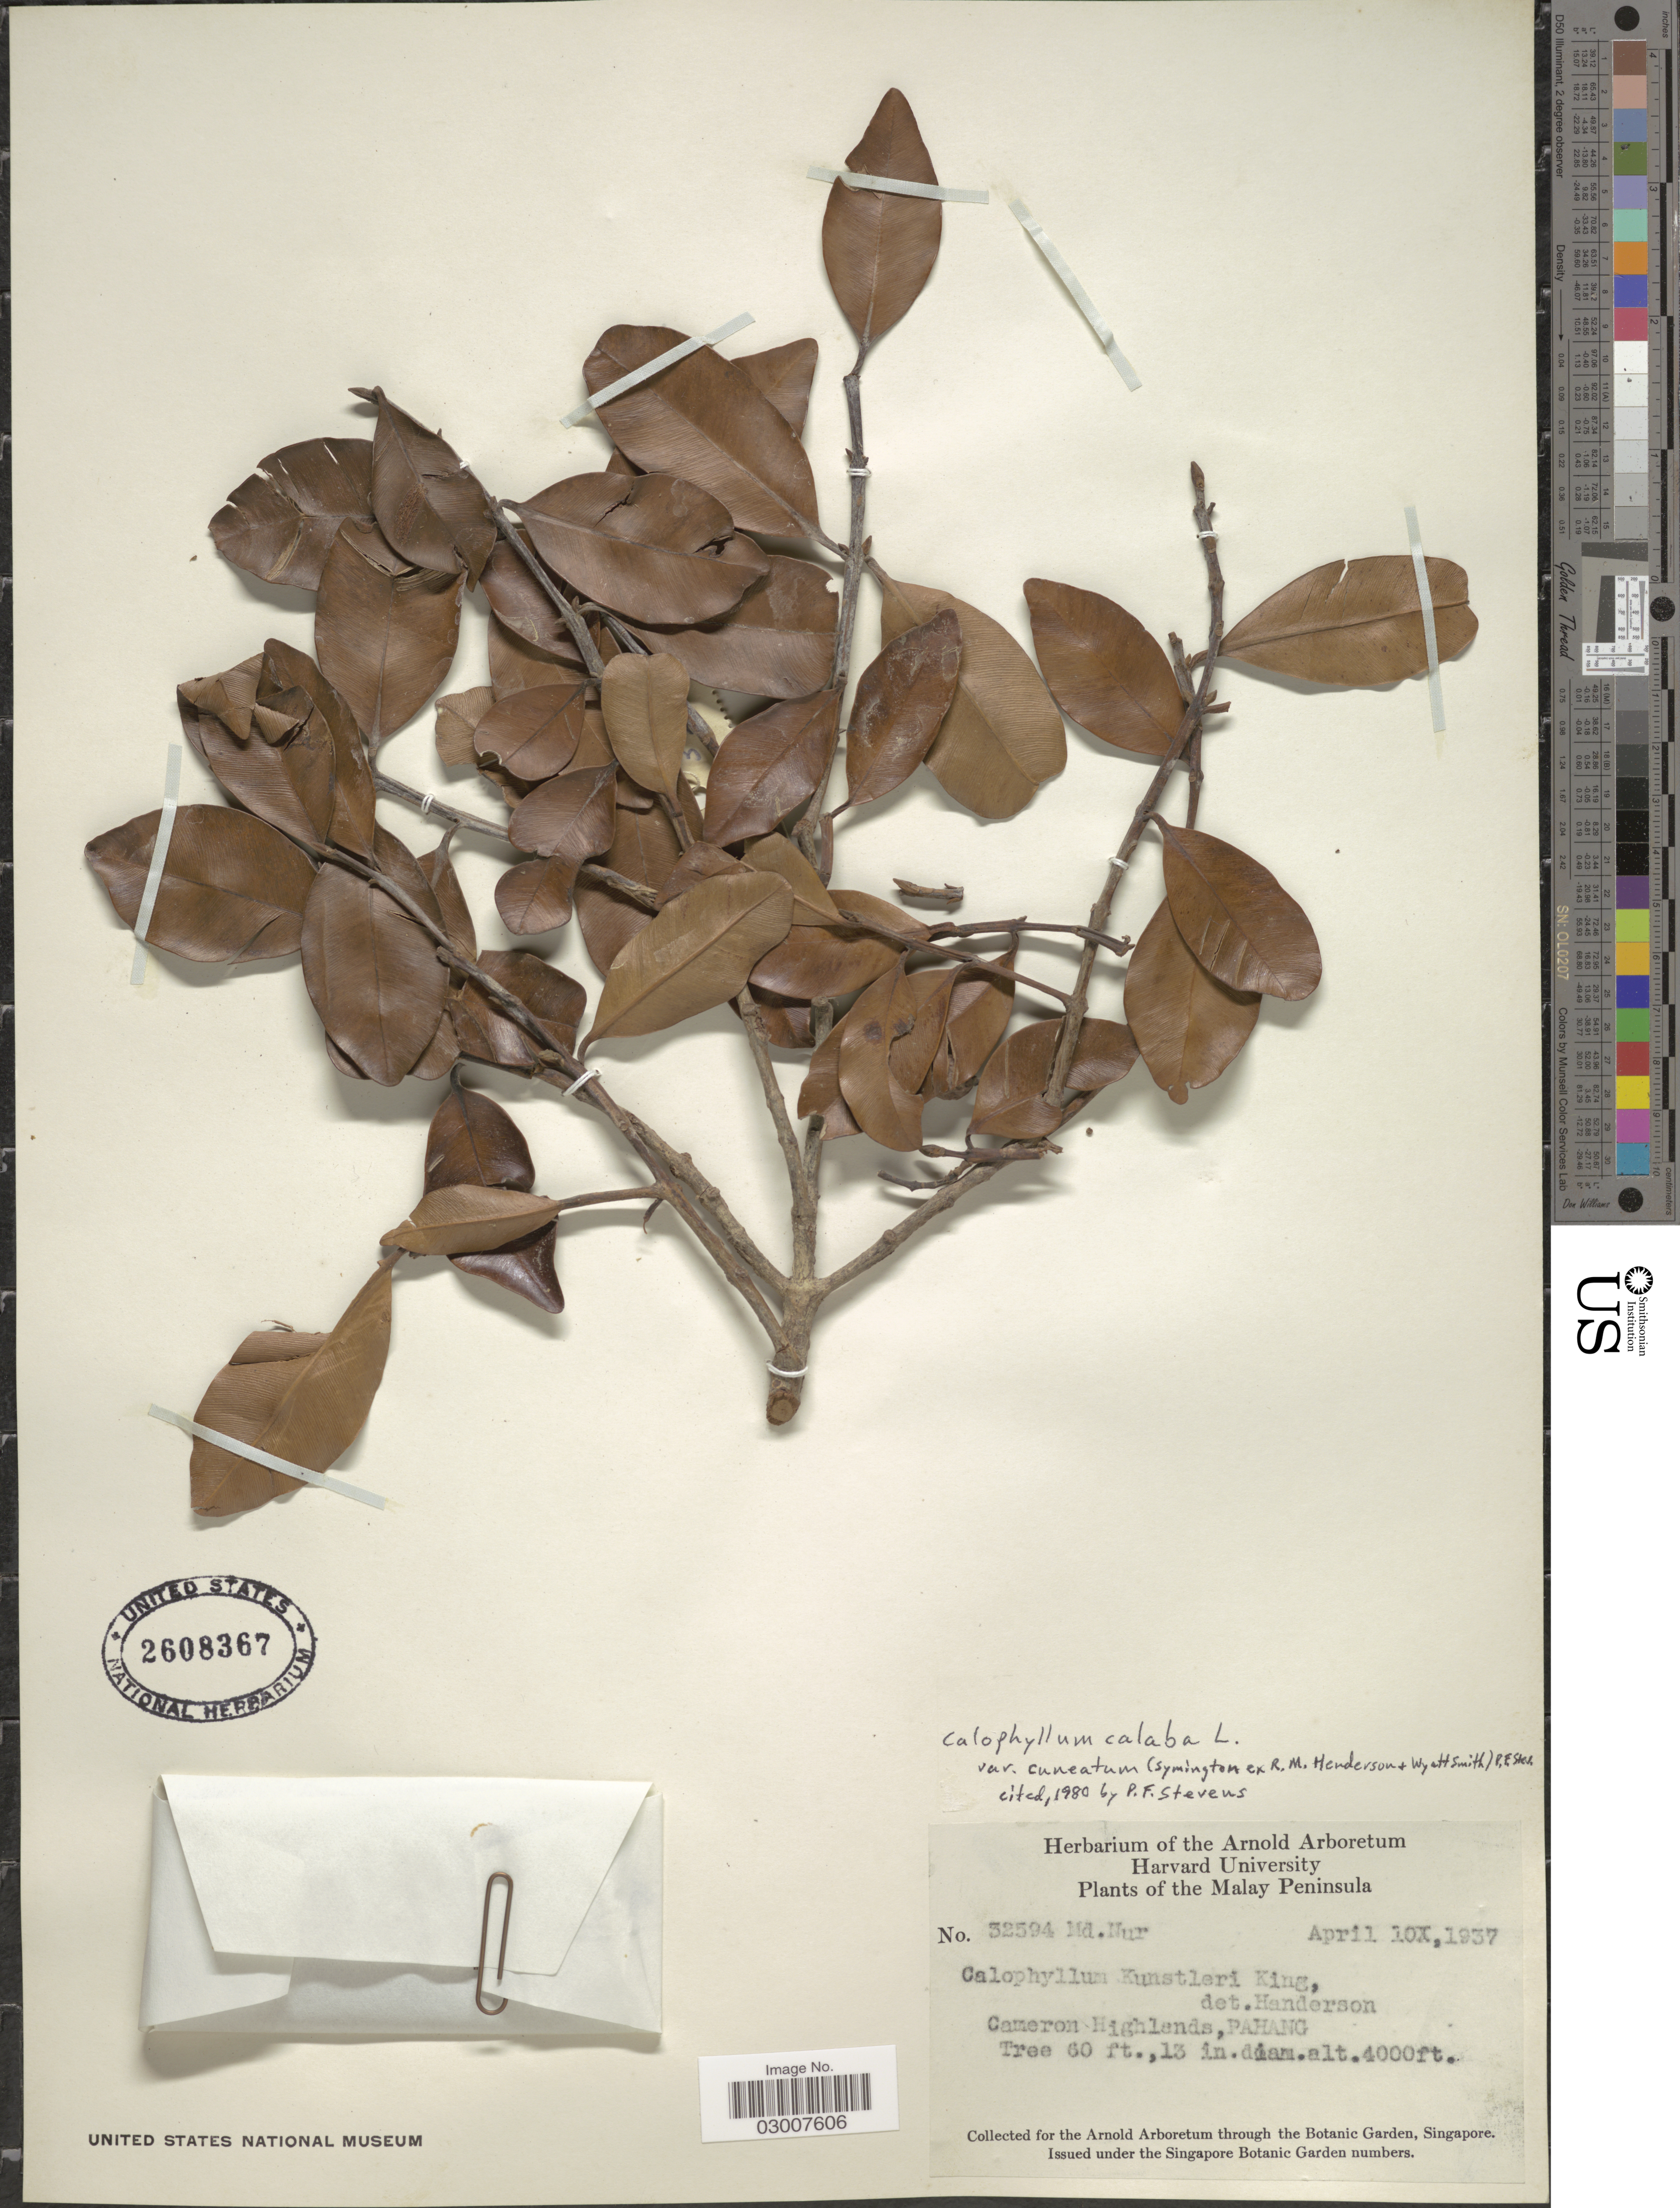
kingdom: Plantae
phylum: Tracheophyta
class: Magnoliopsida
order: Malpighiales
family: Calophyllaceae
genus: Calophyllum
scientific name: Calophyllum calaba var. cuneatum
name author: (Symington ex M.R. Hend. & Wyatt-Sm.) P.F. Stevens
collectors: M. Nur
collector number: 32594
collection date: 1937-04-10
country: Malaysia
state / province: Pahang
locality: Malay Peninsula. Cameron Highlands.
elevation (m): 1219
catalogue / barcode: US 2608367